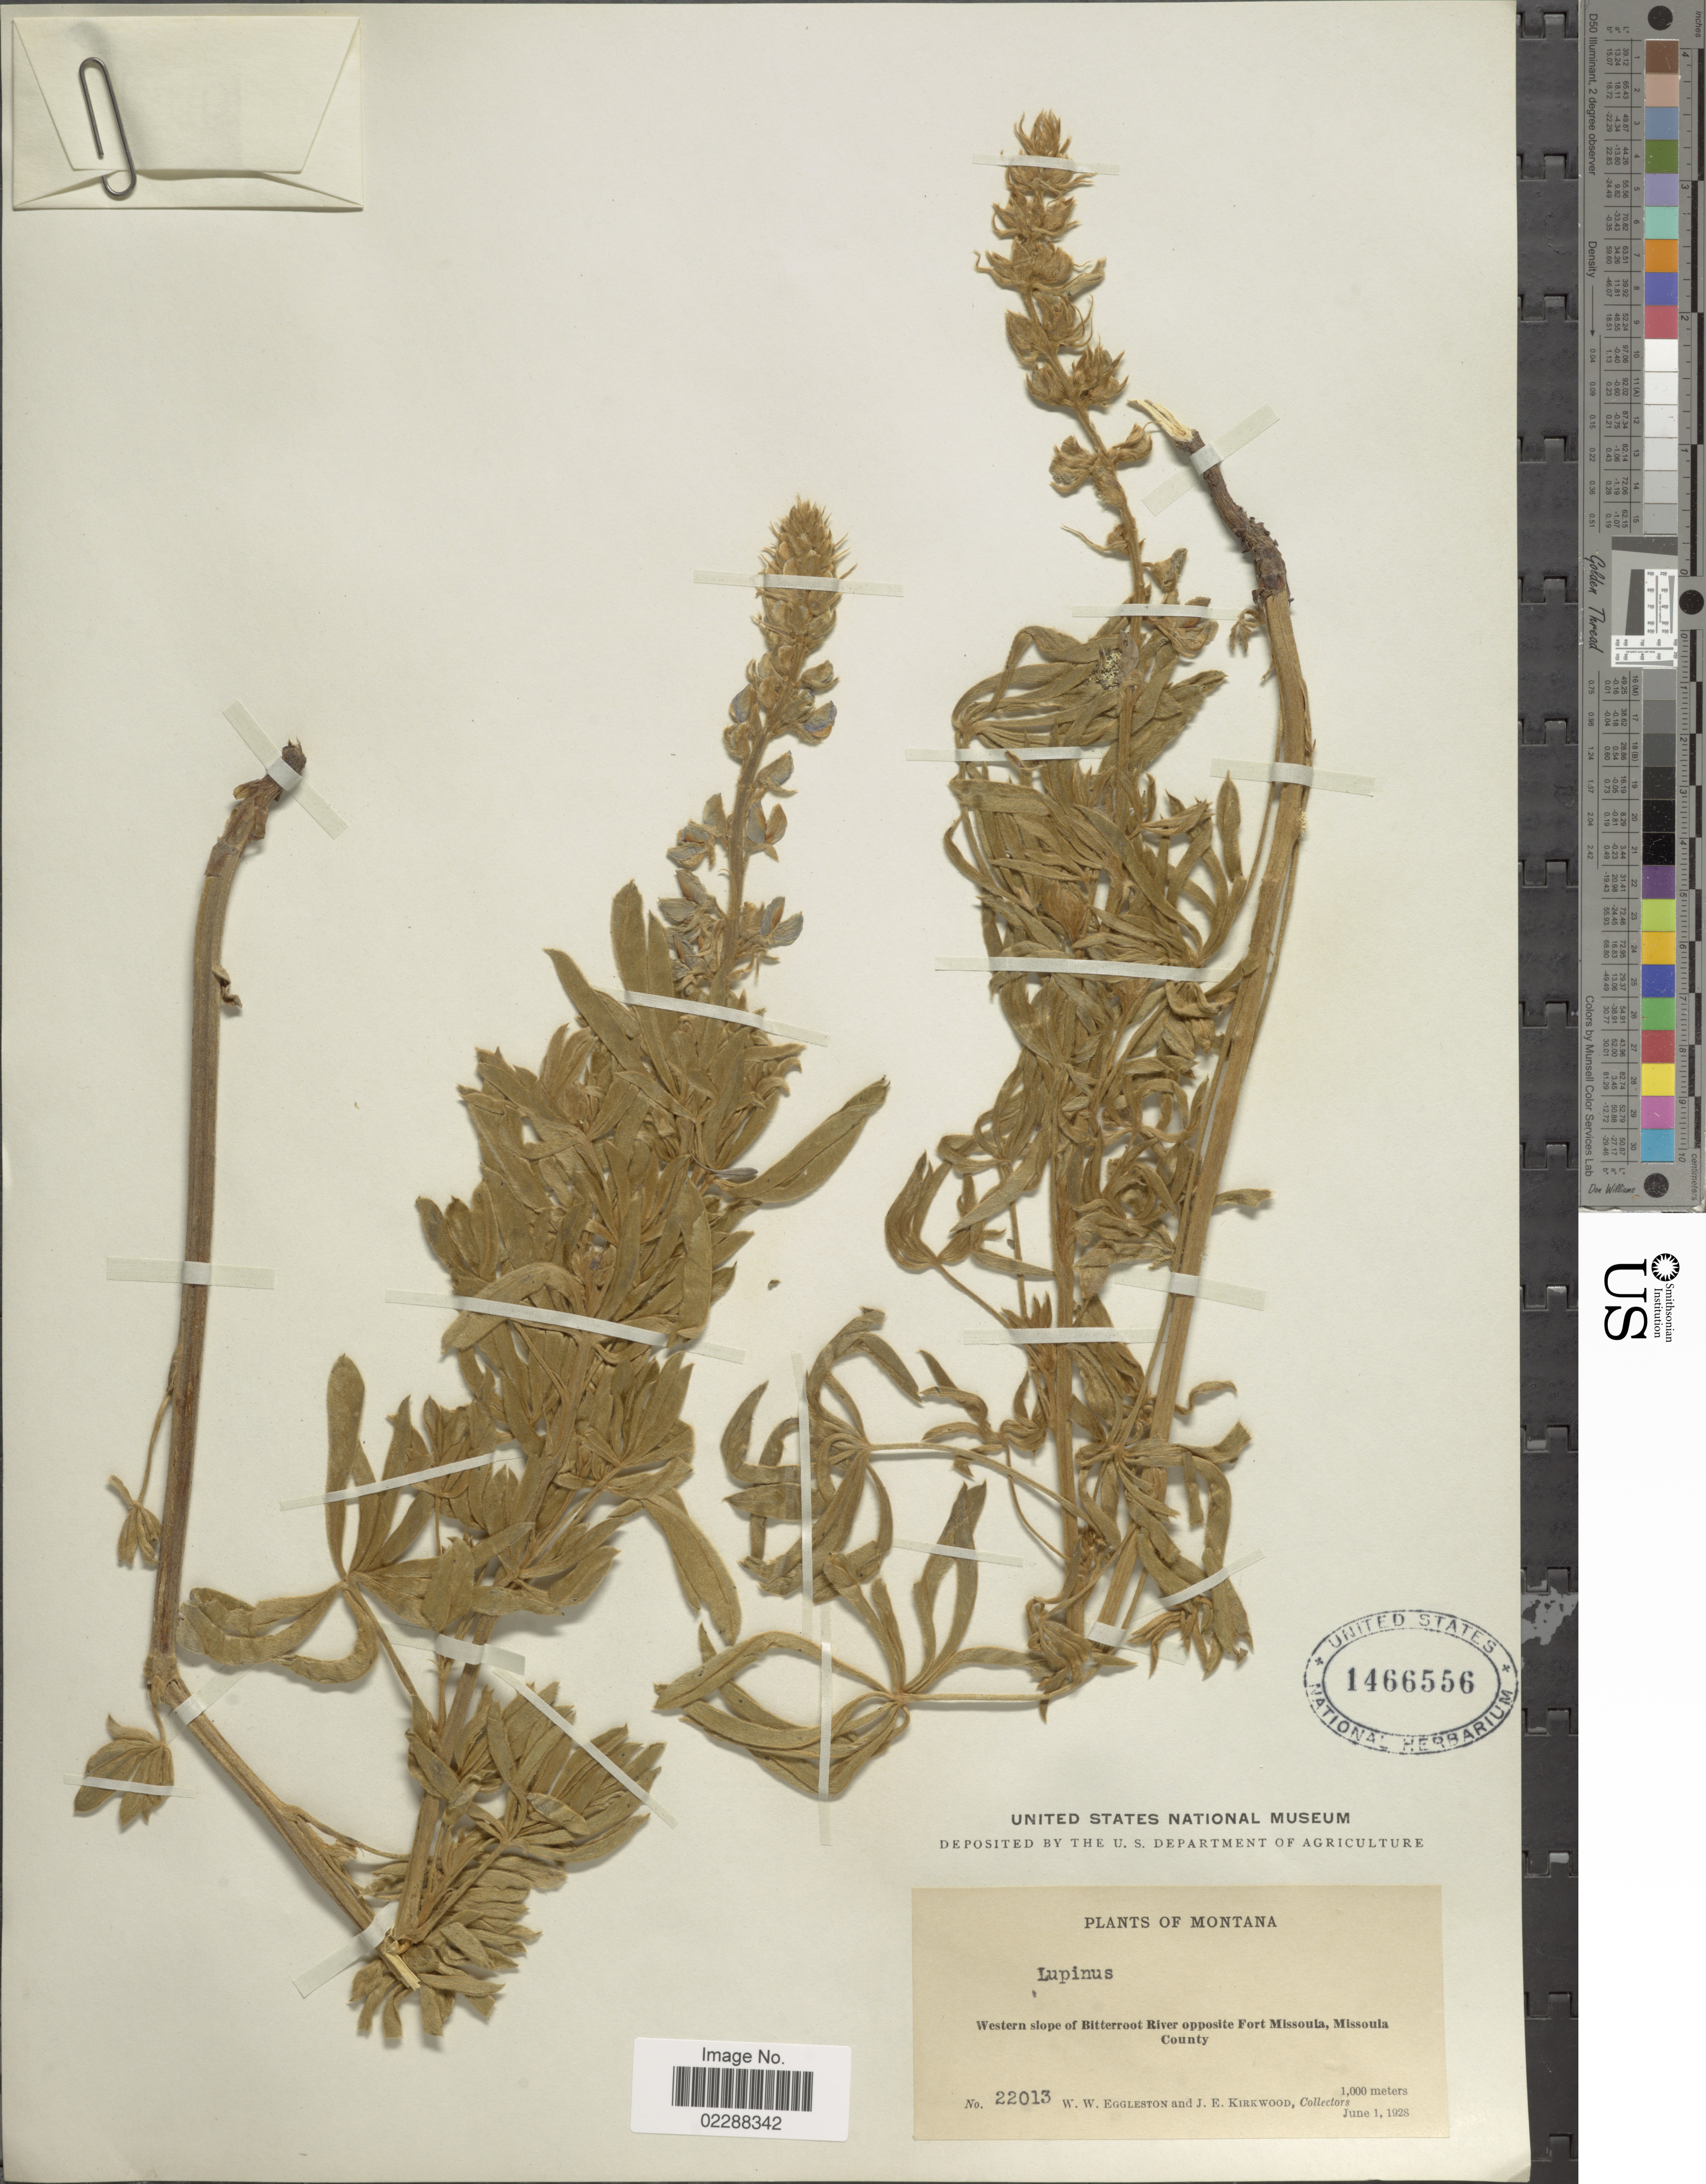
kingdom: Plantae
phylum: Tracheophyta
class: Magnoliopsida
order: Fabales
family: Fabaceae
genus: Lupinus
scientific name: Lupinus sp.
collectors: J. Kirkwood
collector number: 22013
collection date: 1928-06-01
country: United States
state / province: Montana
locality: Western slope of Bitterroot River opposite Fort Missoula, Missoula County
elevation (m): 1000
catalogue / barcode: US 1466556